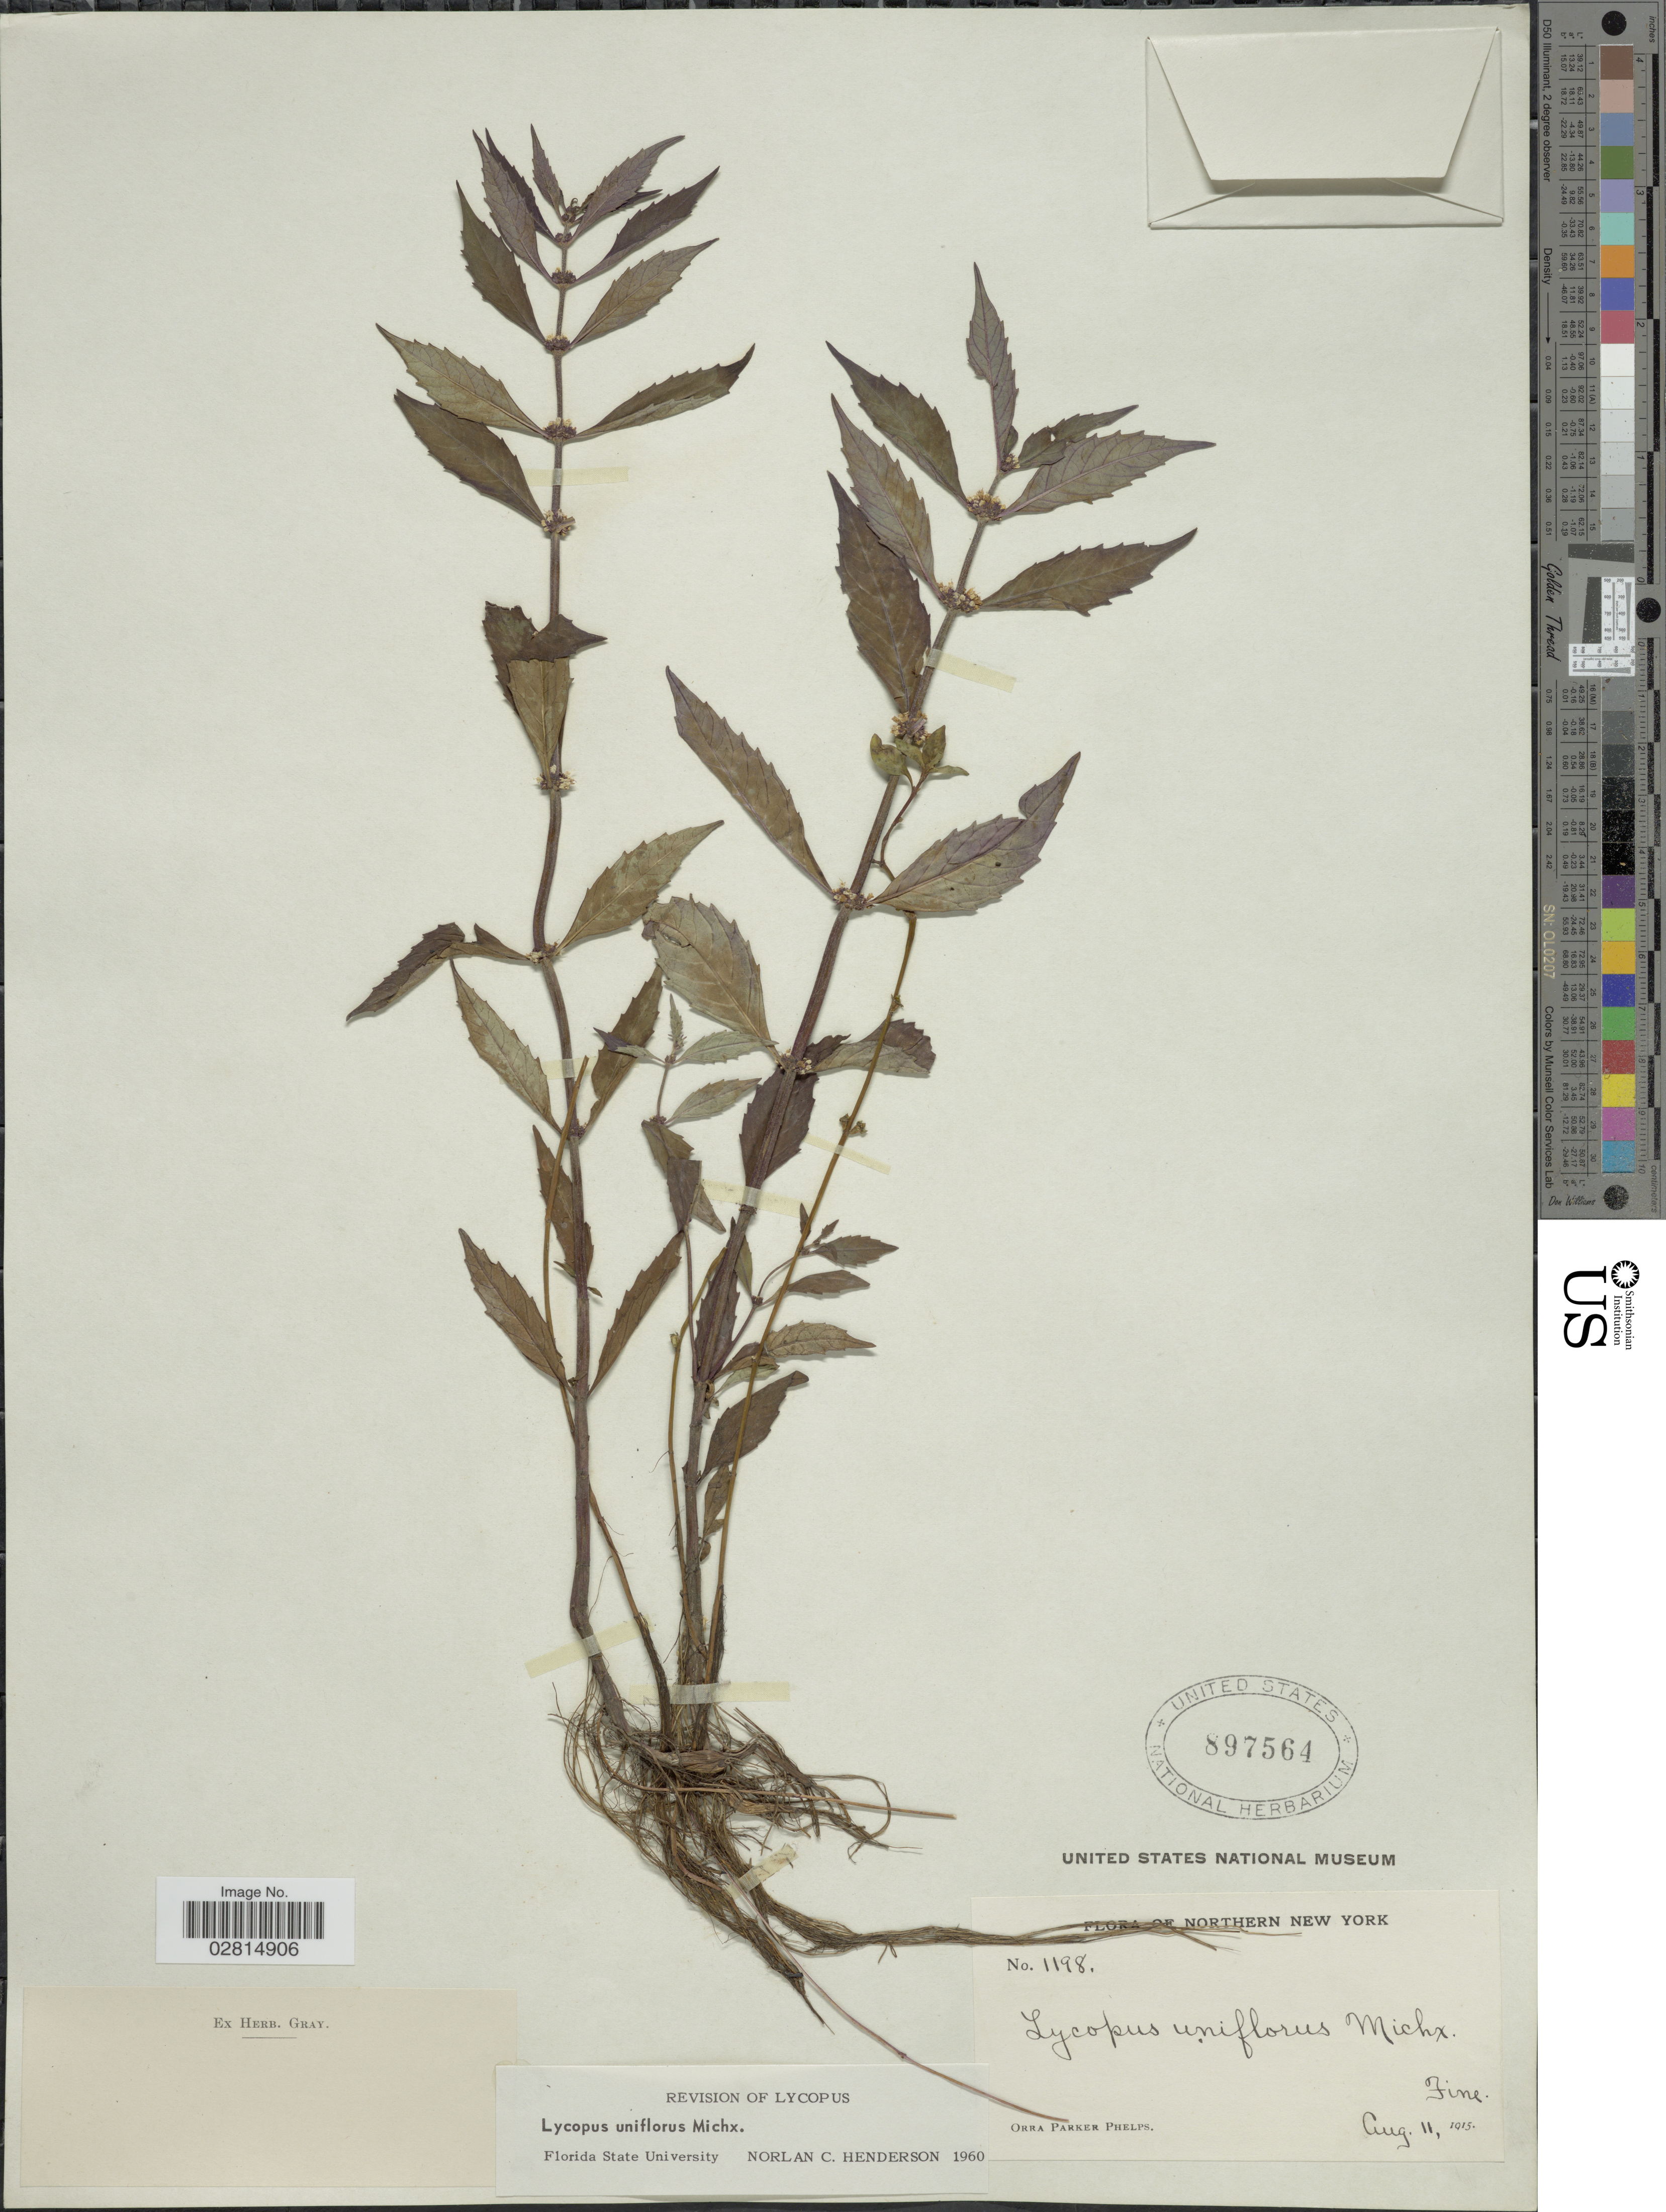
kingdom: Plantae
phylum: Tracheophyta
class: Magnoliopsida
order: Lamiales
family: Lamiaceae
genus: Lycopus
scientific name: Lycopus uniflorus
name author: Michx.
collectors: O. P. Phelps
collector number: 1198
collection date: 1915-08-11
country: United States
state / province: New York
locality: Northern New York, Fine.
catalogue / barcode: US 897564